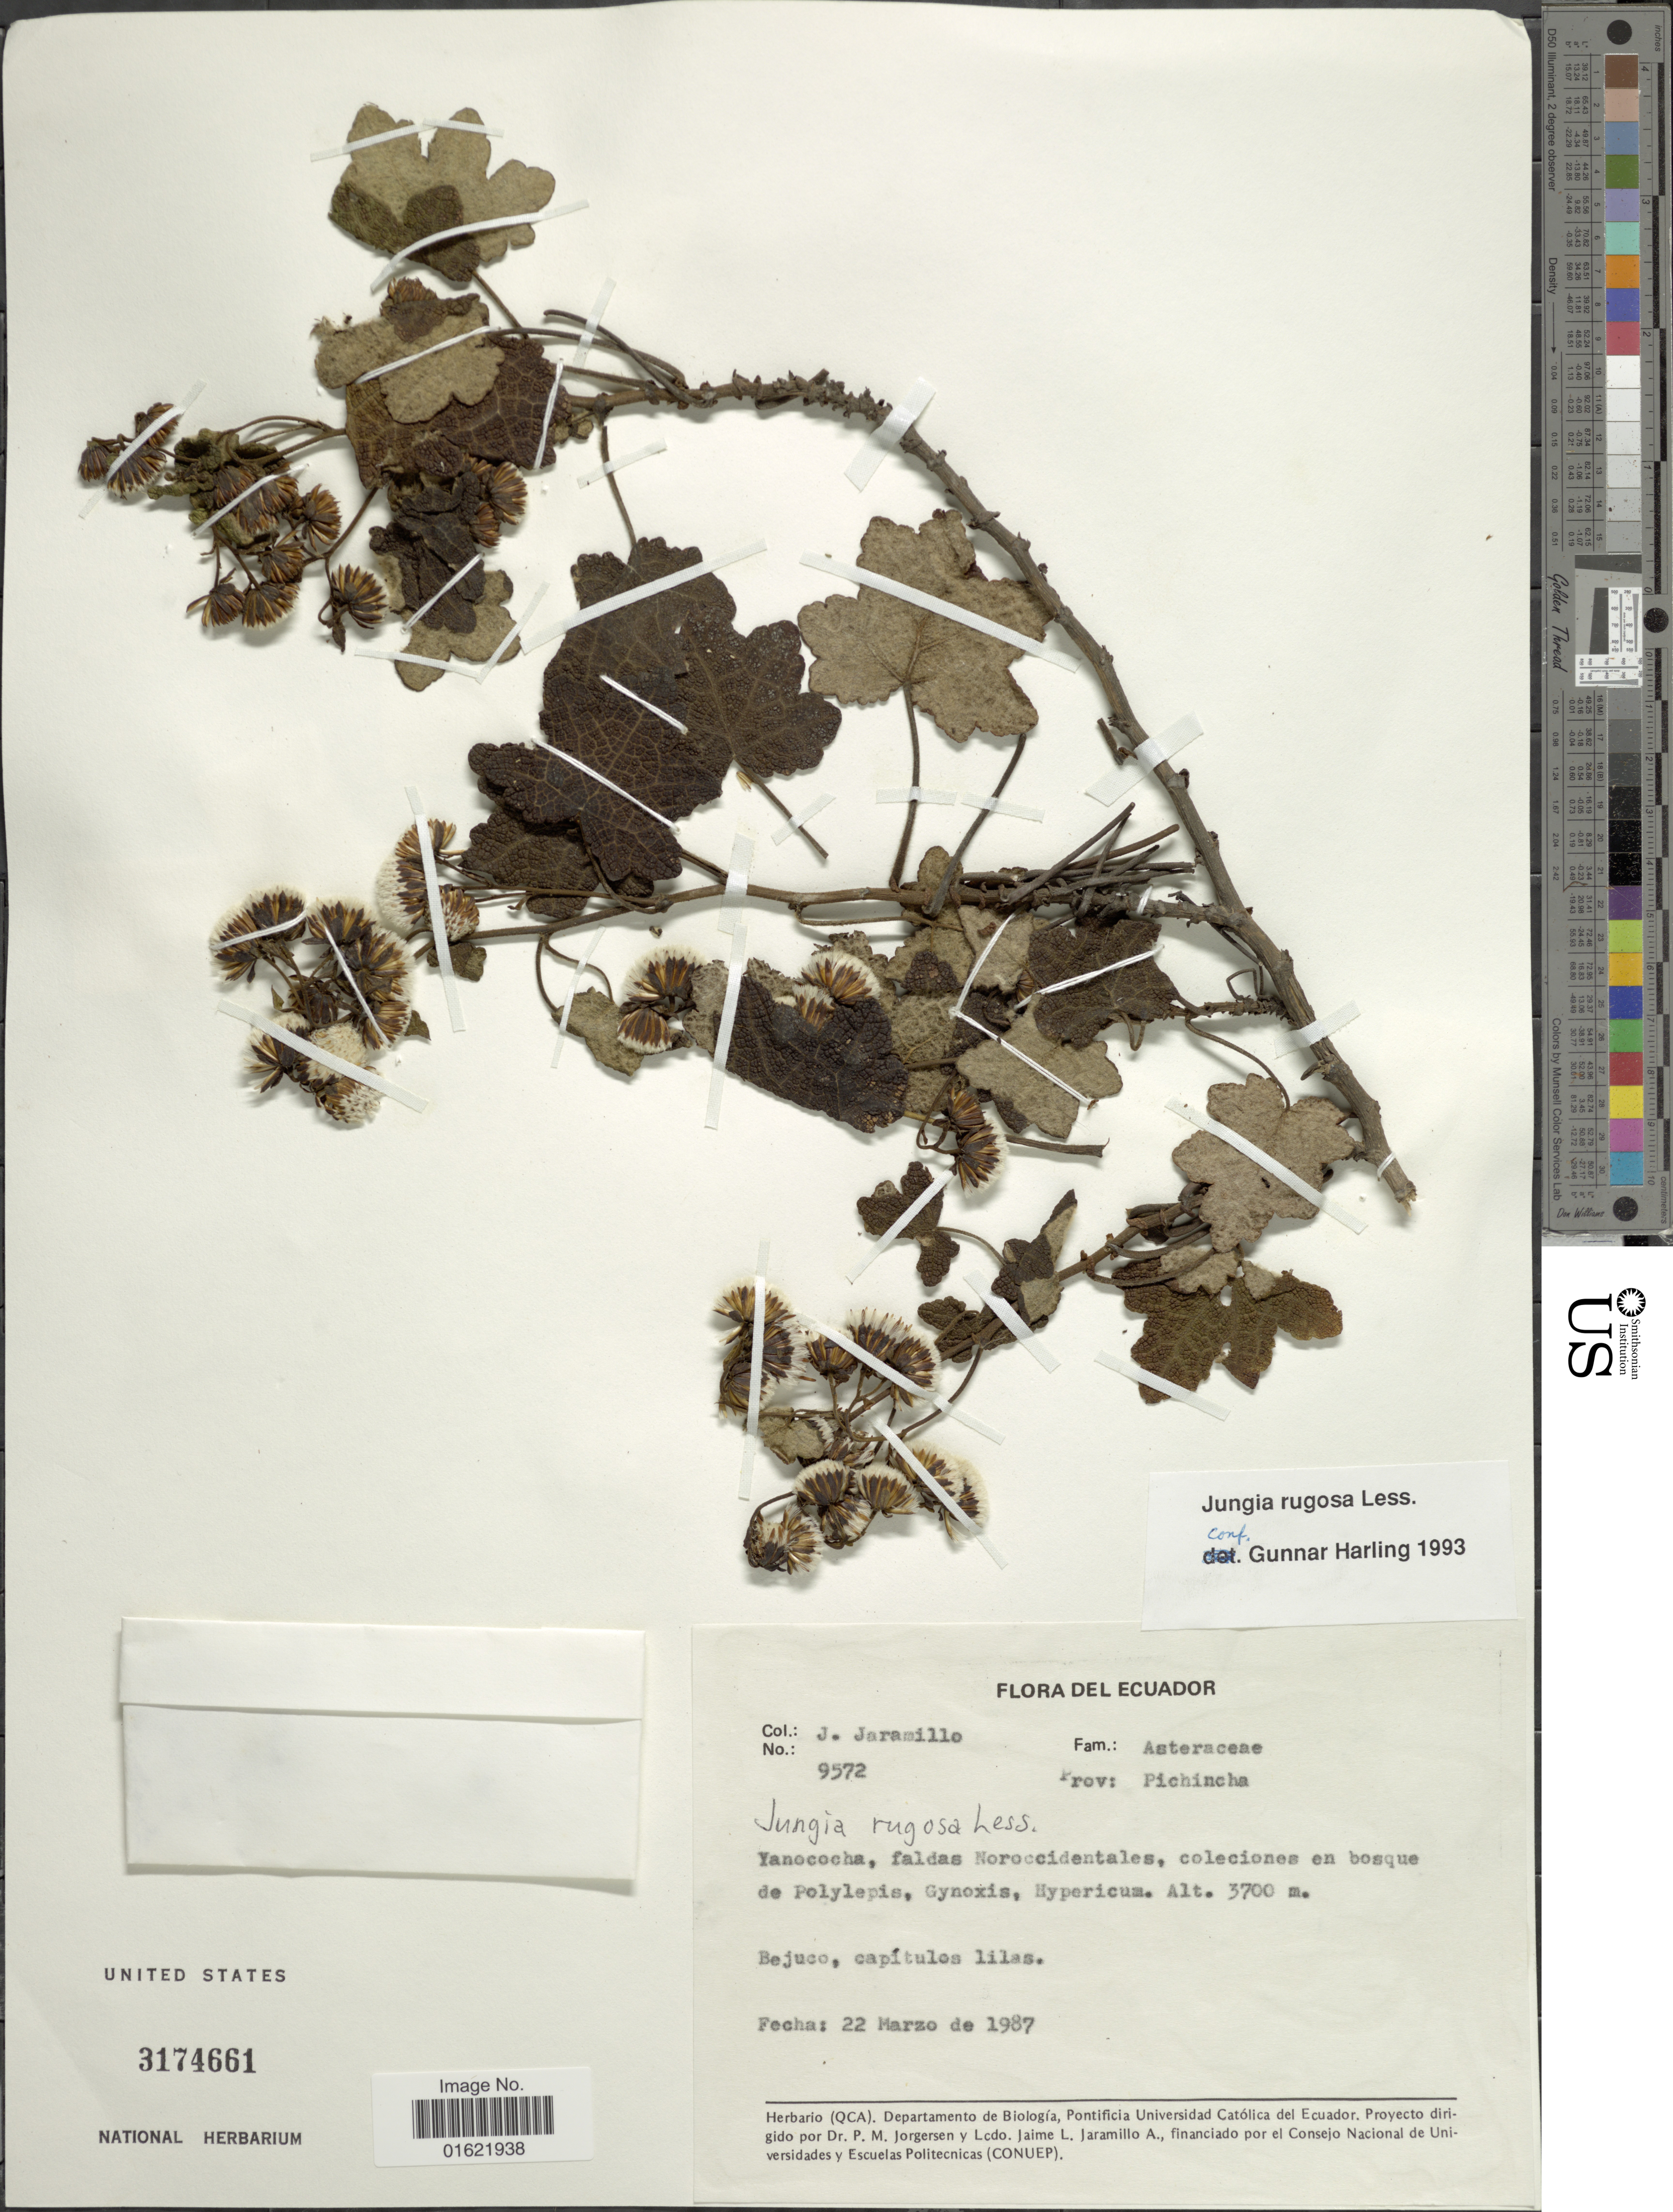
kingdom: Plantae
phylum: Tracheophyta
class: Magnoliopsida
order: Asterales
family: Asteraceae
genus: Jungia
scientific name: Jungia rugosa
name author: Less.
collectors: J. Jaramillo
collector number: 9572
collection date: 1987-03-22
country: Ecuador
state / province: Pichincha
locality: Yanococha, faldas Noroccidentales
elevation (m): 3700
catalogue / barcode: US 3174661